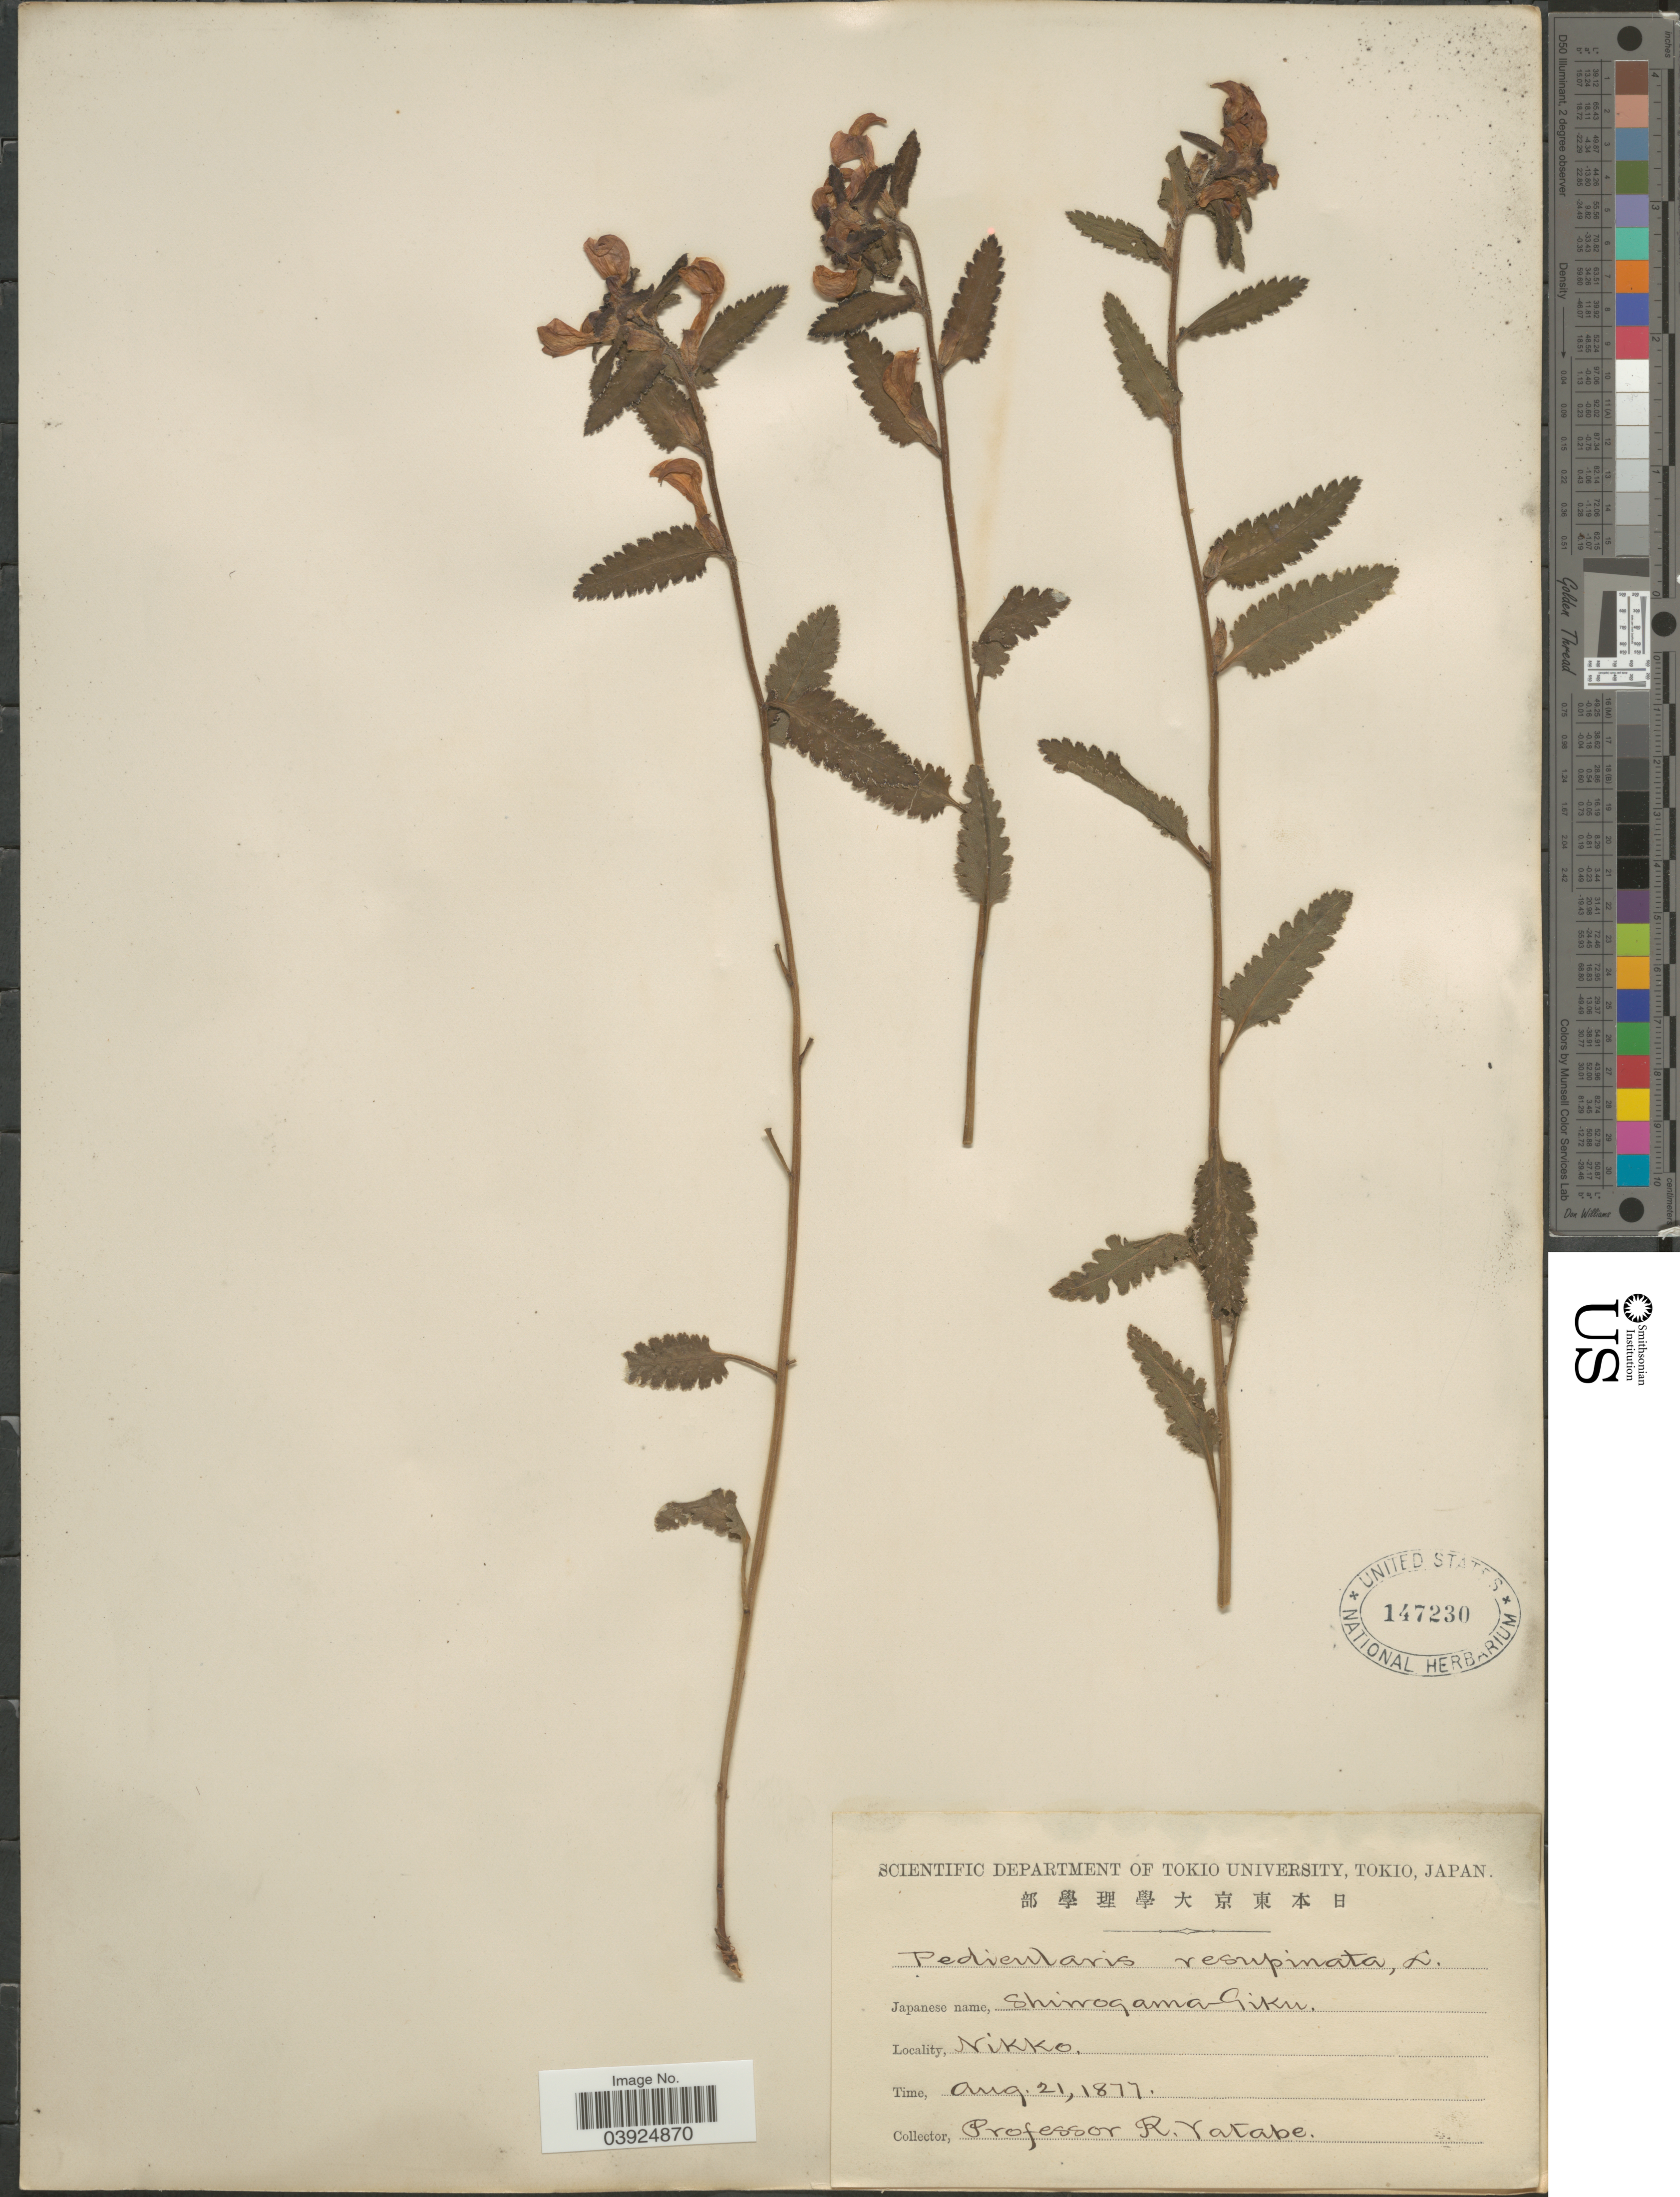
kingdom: Plantae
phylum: Tracheophyta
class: Magnoliopsida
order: Lamiales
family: Orobanchaceae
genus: Pedicularis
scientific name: Pedicularis resupinata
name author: L.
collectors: R. Yatabe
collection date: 1877-08-21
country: Japan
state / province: Tokyo, Federal City of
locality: Nikko.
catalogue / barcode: US 147230